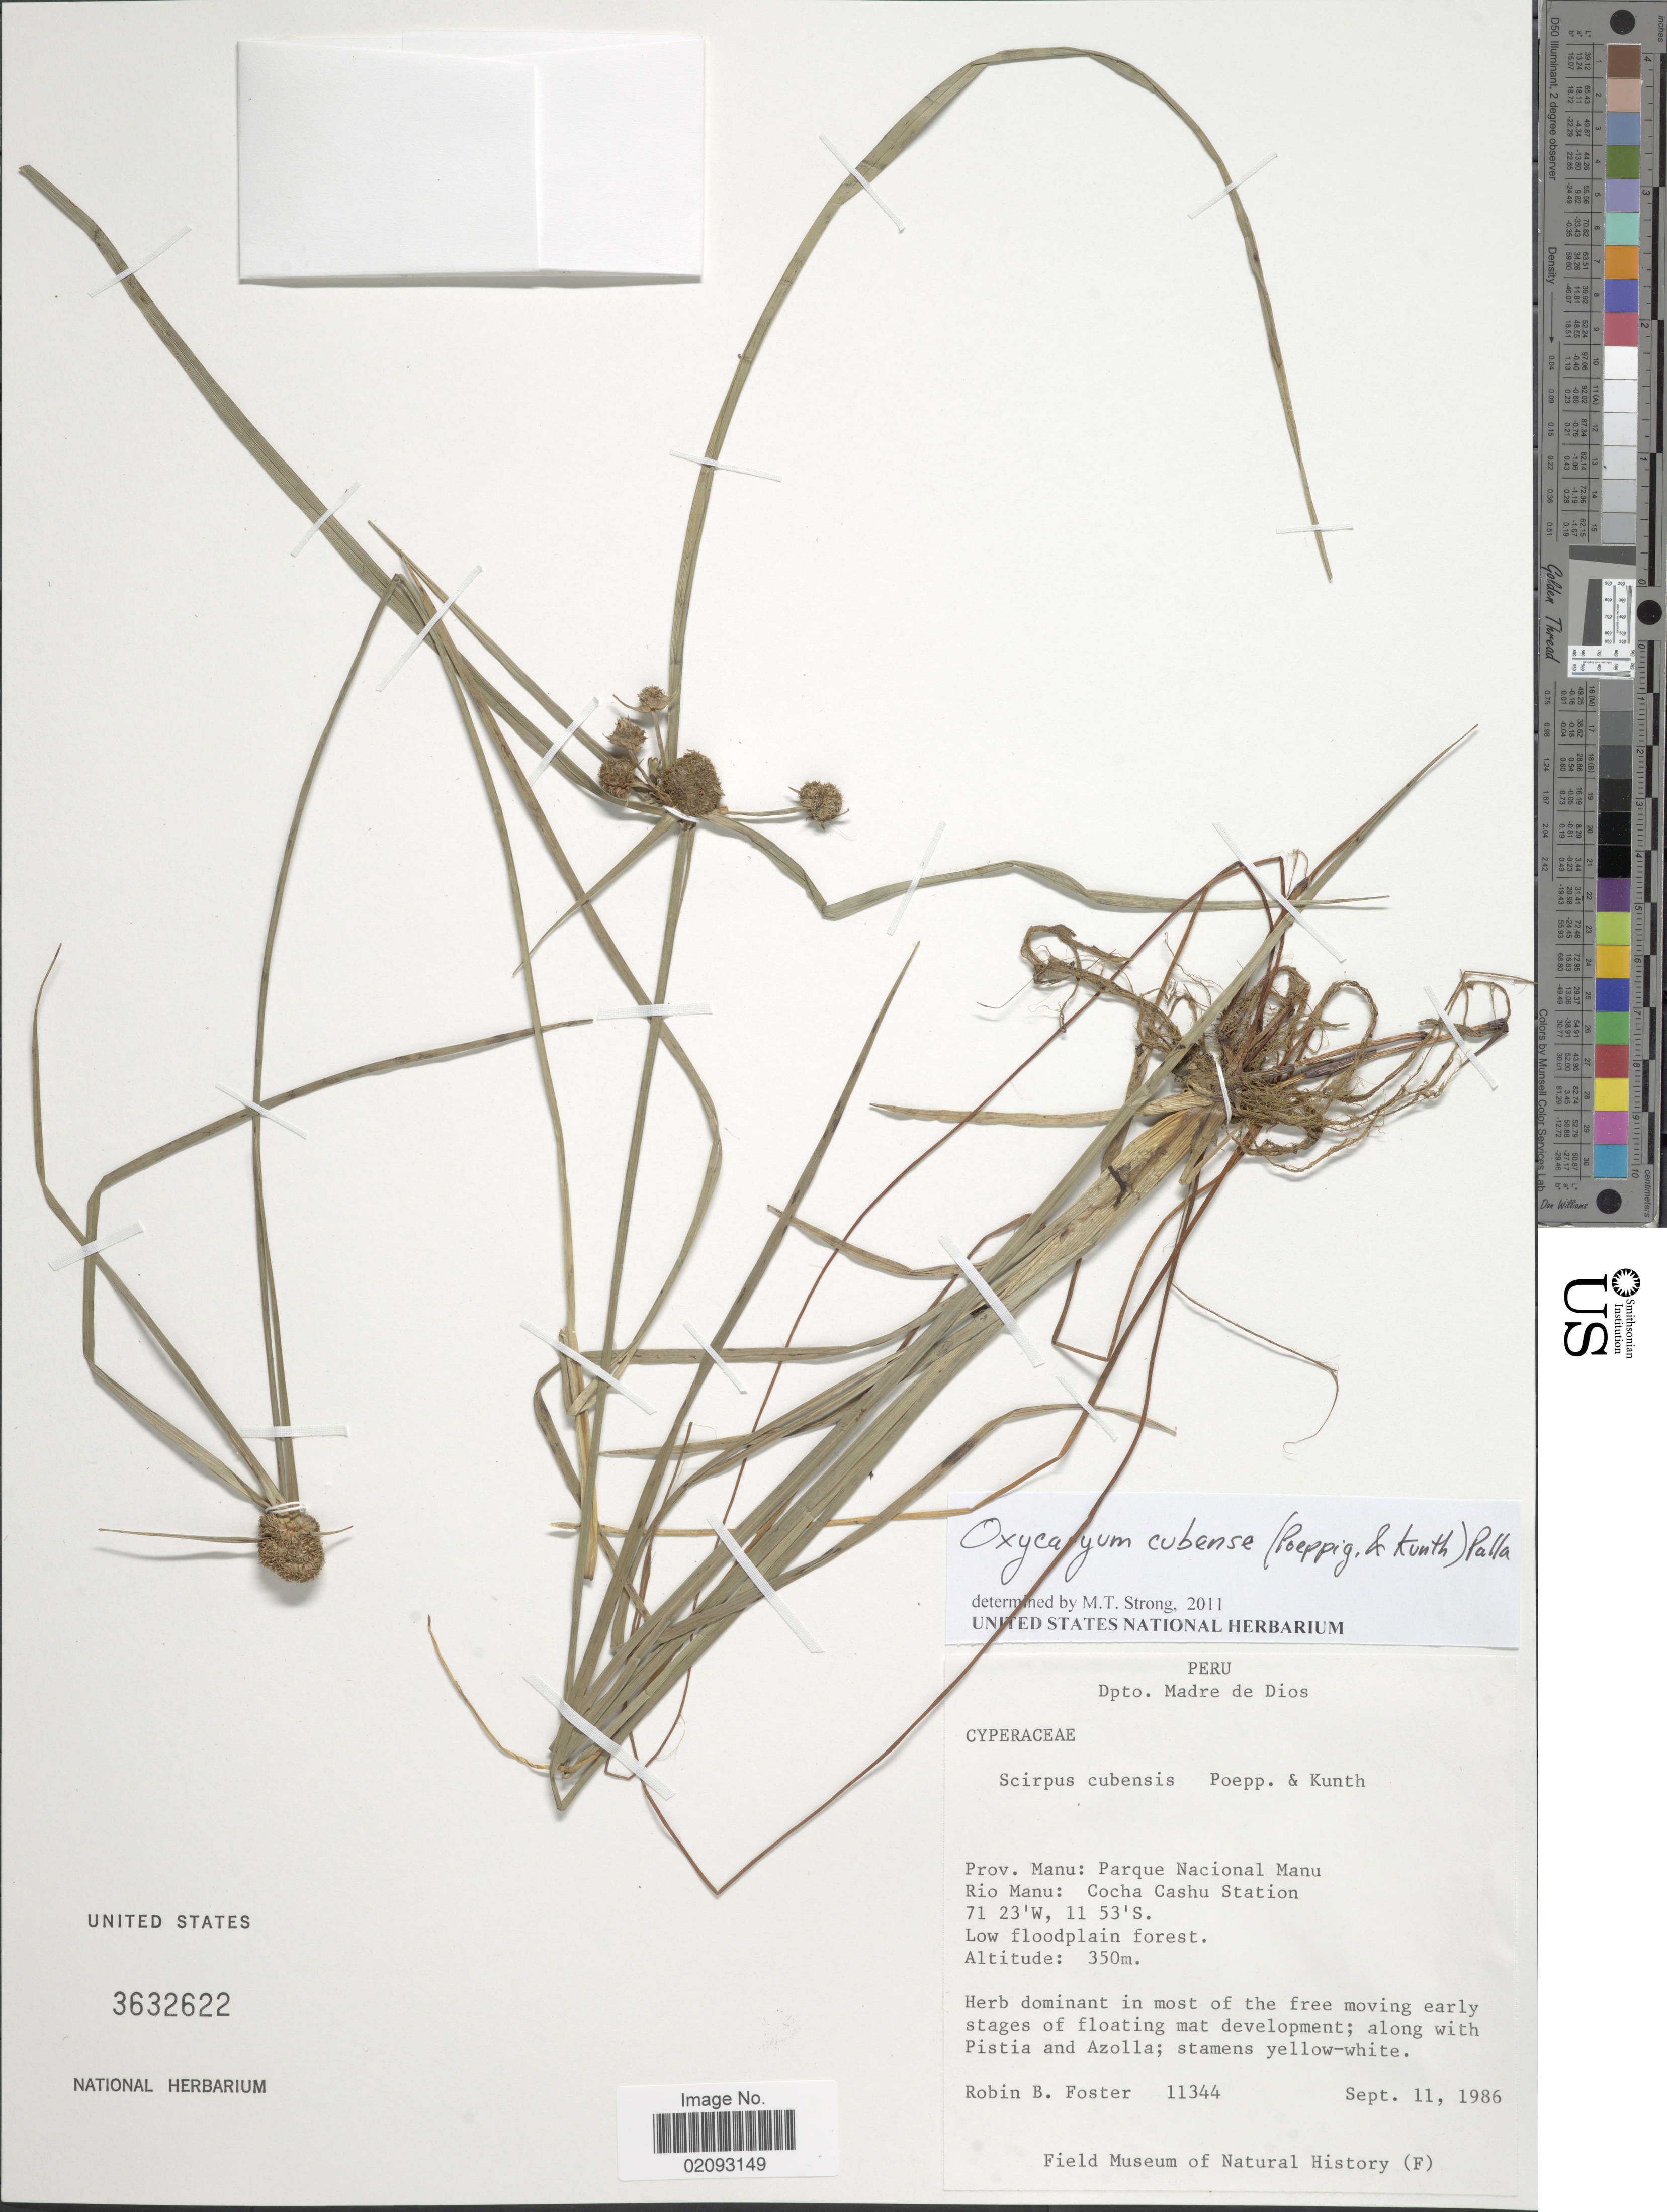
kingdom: Plantae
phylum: Tracheophyta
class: Liliopsida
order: Poales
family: Cyperaceae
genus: Cyperus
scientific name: Cyperus blepharoleptos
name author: Steud.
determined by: Strong, M. T., (US), Smithsonian Institution - National Museum of Natural History (UNITED STATES)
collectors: R. B. Foster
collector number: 11344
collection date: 1986-09-11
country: Peru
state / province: Madre de Dios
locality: Dpto Madre de Dios, Prov. Manu: Parque Nacional Manu Rio Manu: Cocha Station, Low floodplain forest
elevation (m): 350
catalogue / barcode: US 3632622